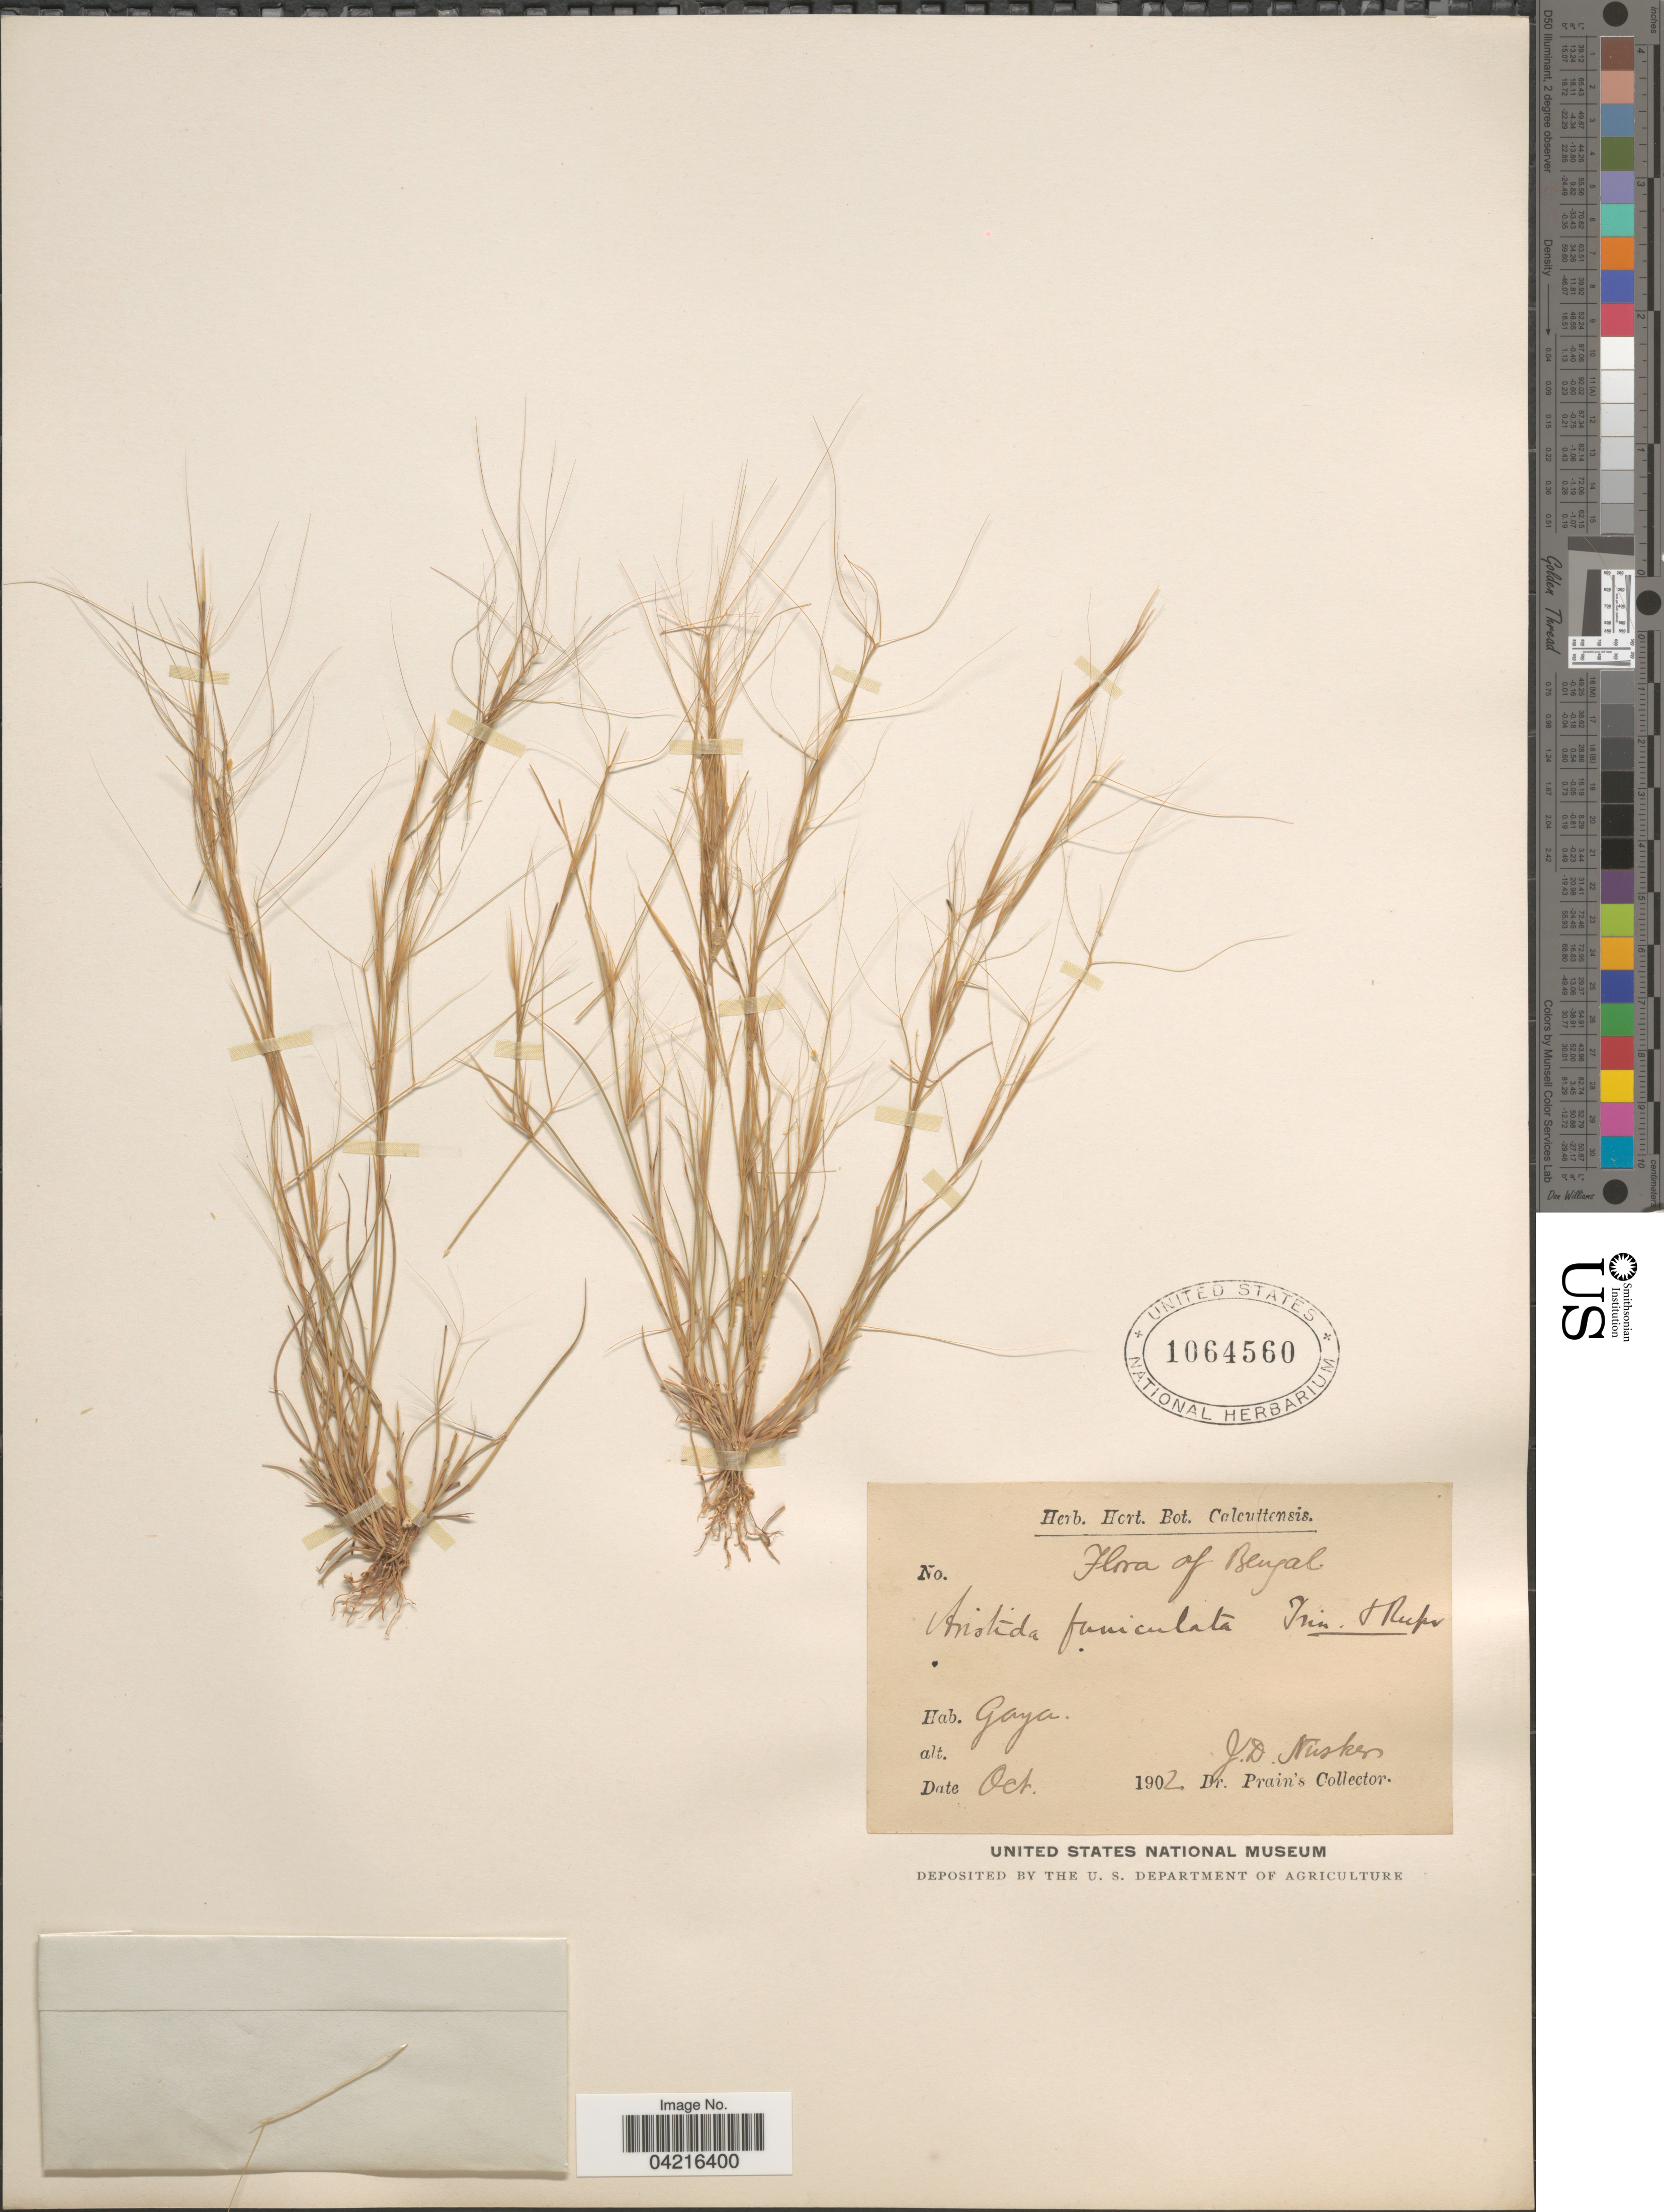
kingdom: Plantae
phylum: Tracheophyta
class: Liliopsida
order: Poales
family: Poaceae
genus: Aristida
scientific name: Aristida funiculata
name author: Trin. & Rupr.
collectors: Dr. Prain's collector & J. D. Nusker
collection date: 1902-10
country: India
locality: Bengal. Gaya.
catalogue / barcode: US 1064560